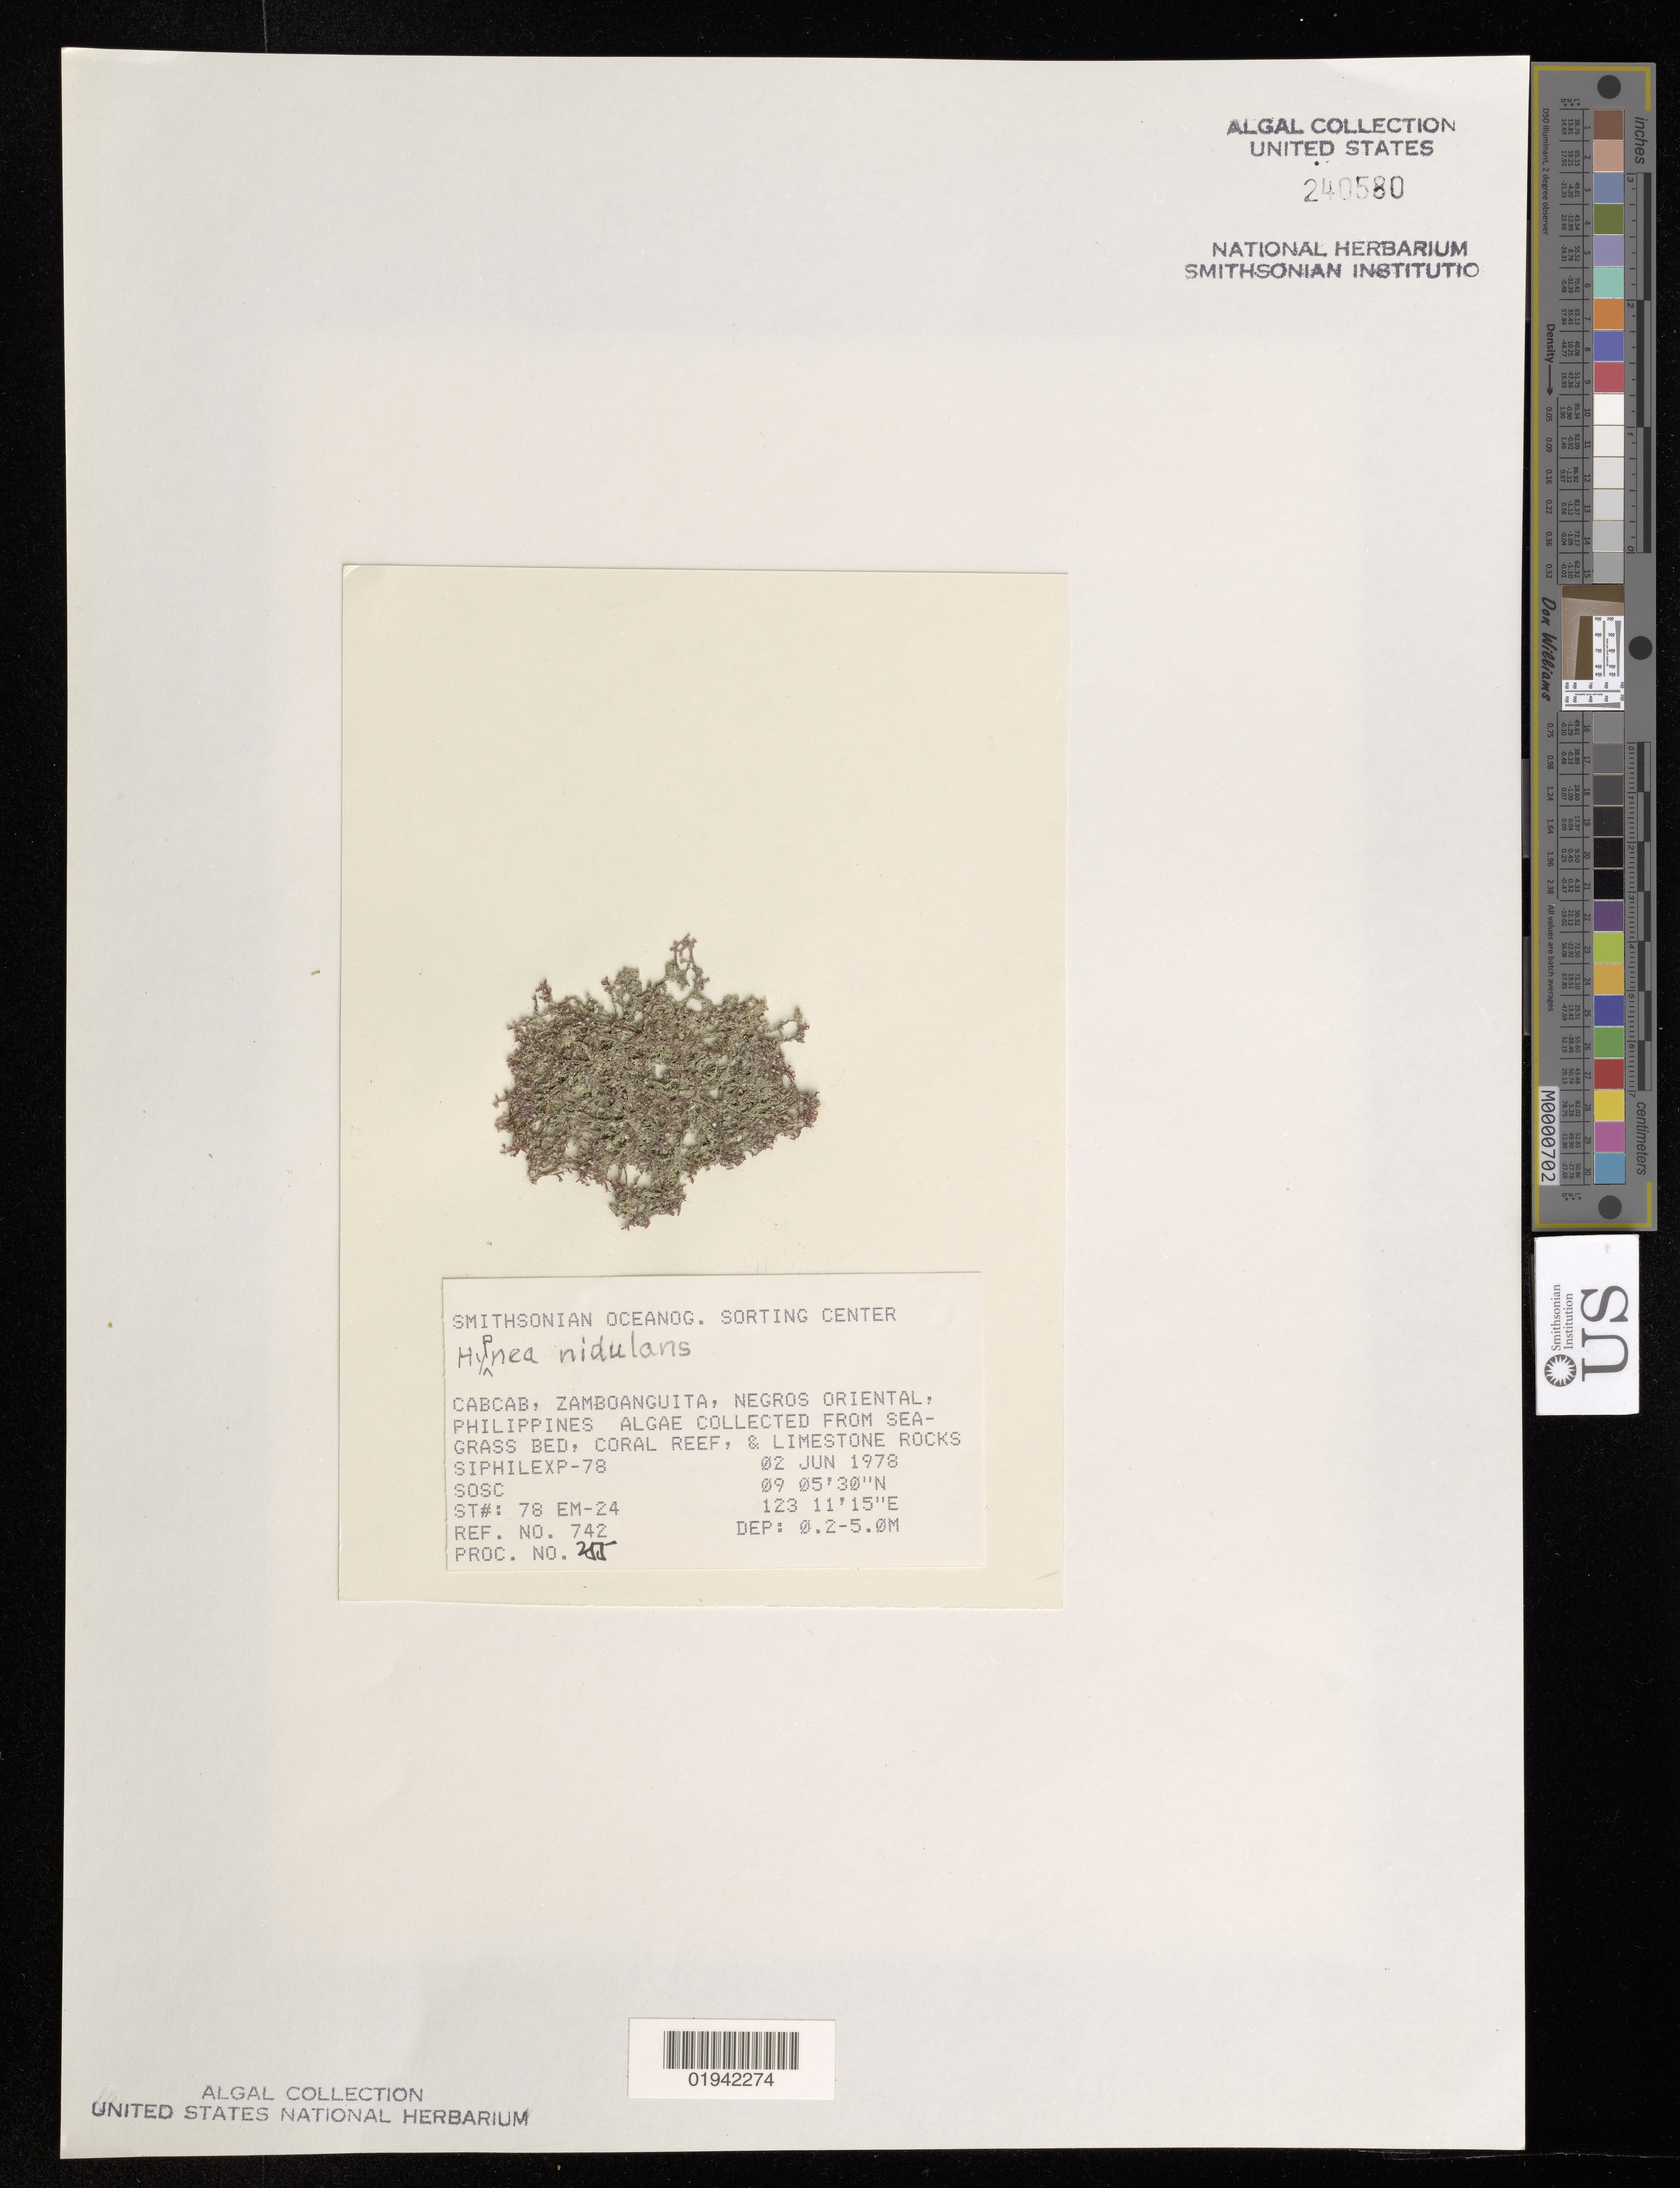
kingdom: Plantae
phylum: Rhodophyta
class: Florideophyceae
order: Gigartinales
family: Cystocloniaceae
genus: Hypnea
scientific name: Hypnea nidulans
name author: Setchell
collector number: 255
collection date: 1978-06-02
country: Philippines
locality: Cabcab, Zamboanguita, Negros Oriental.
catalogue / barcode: US 240580